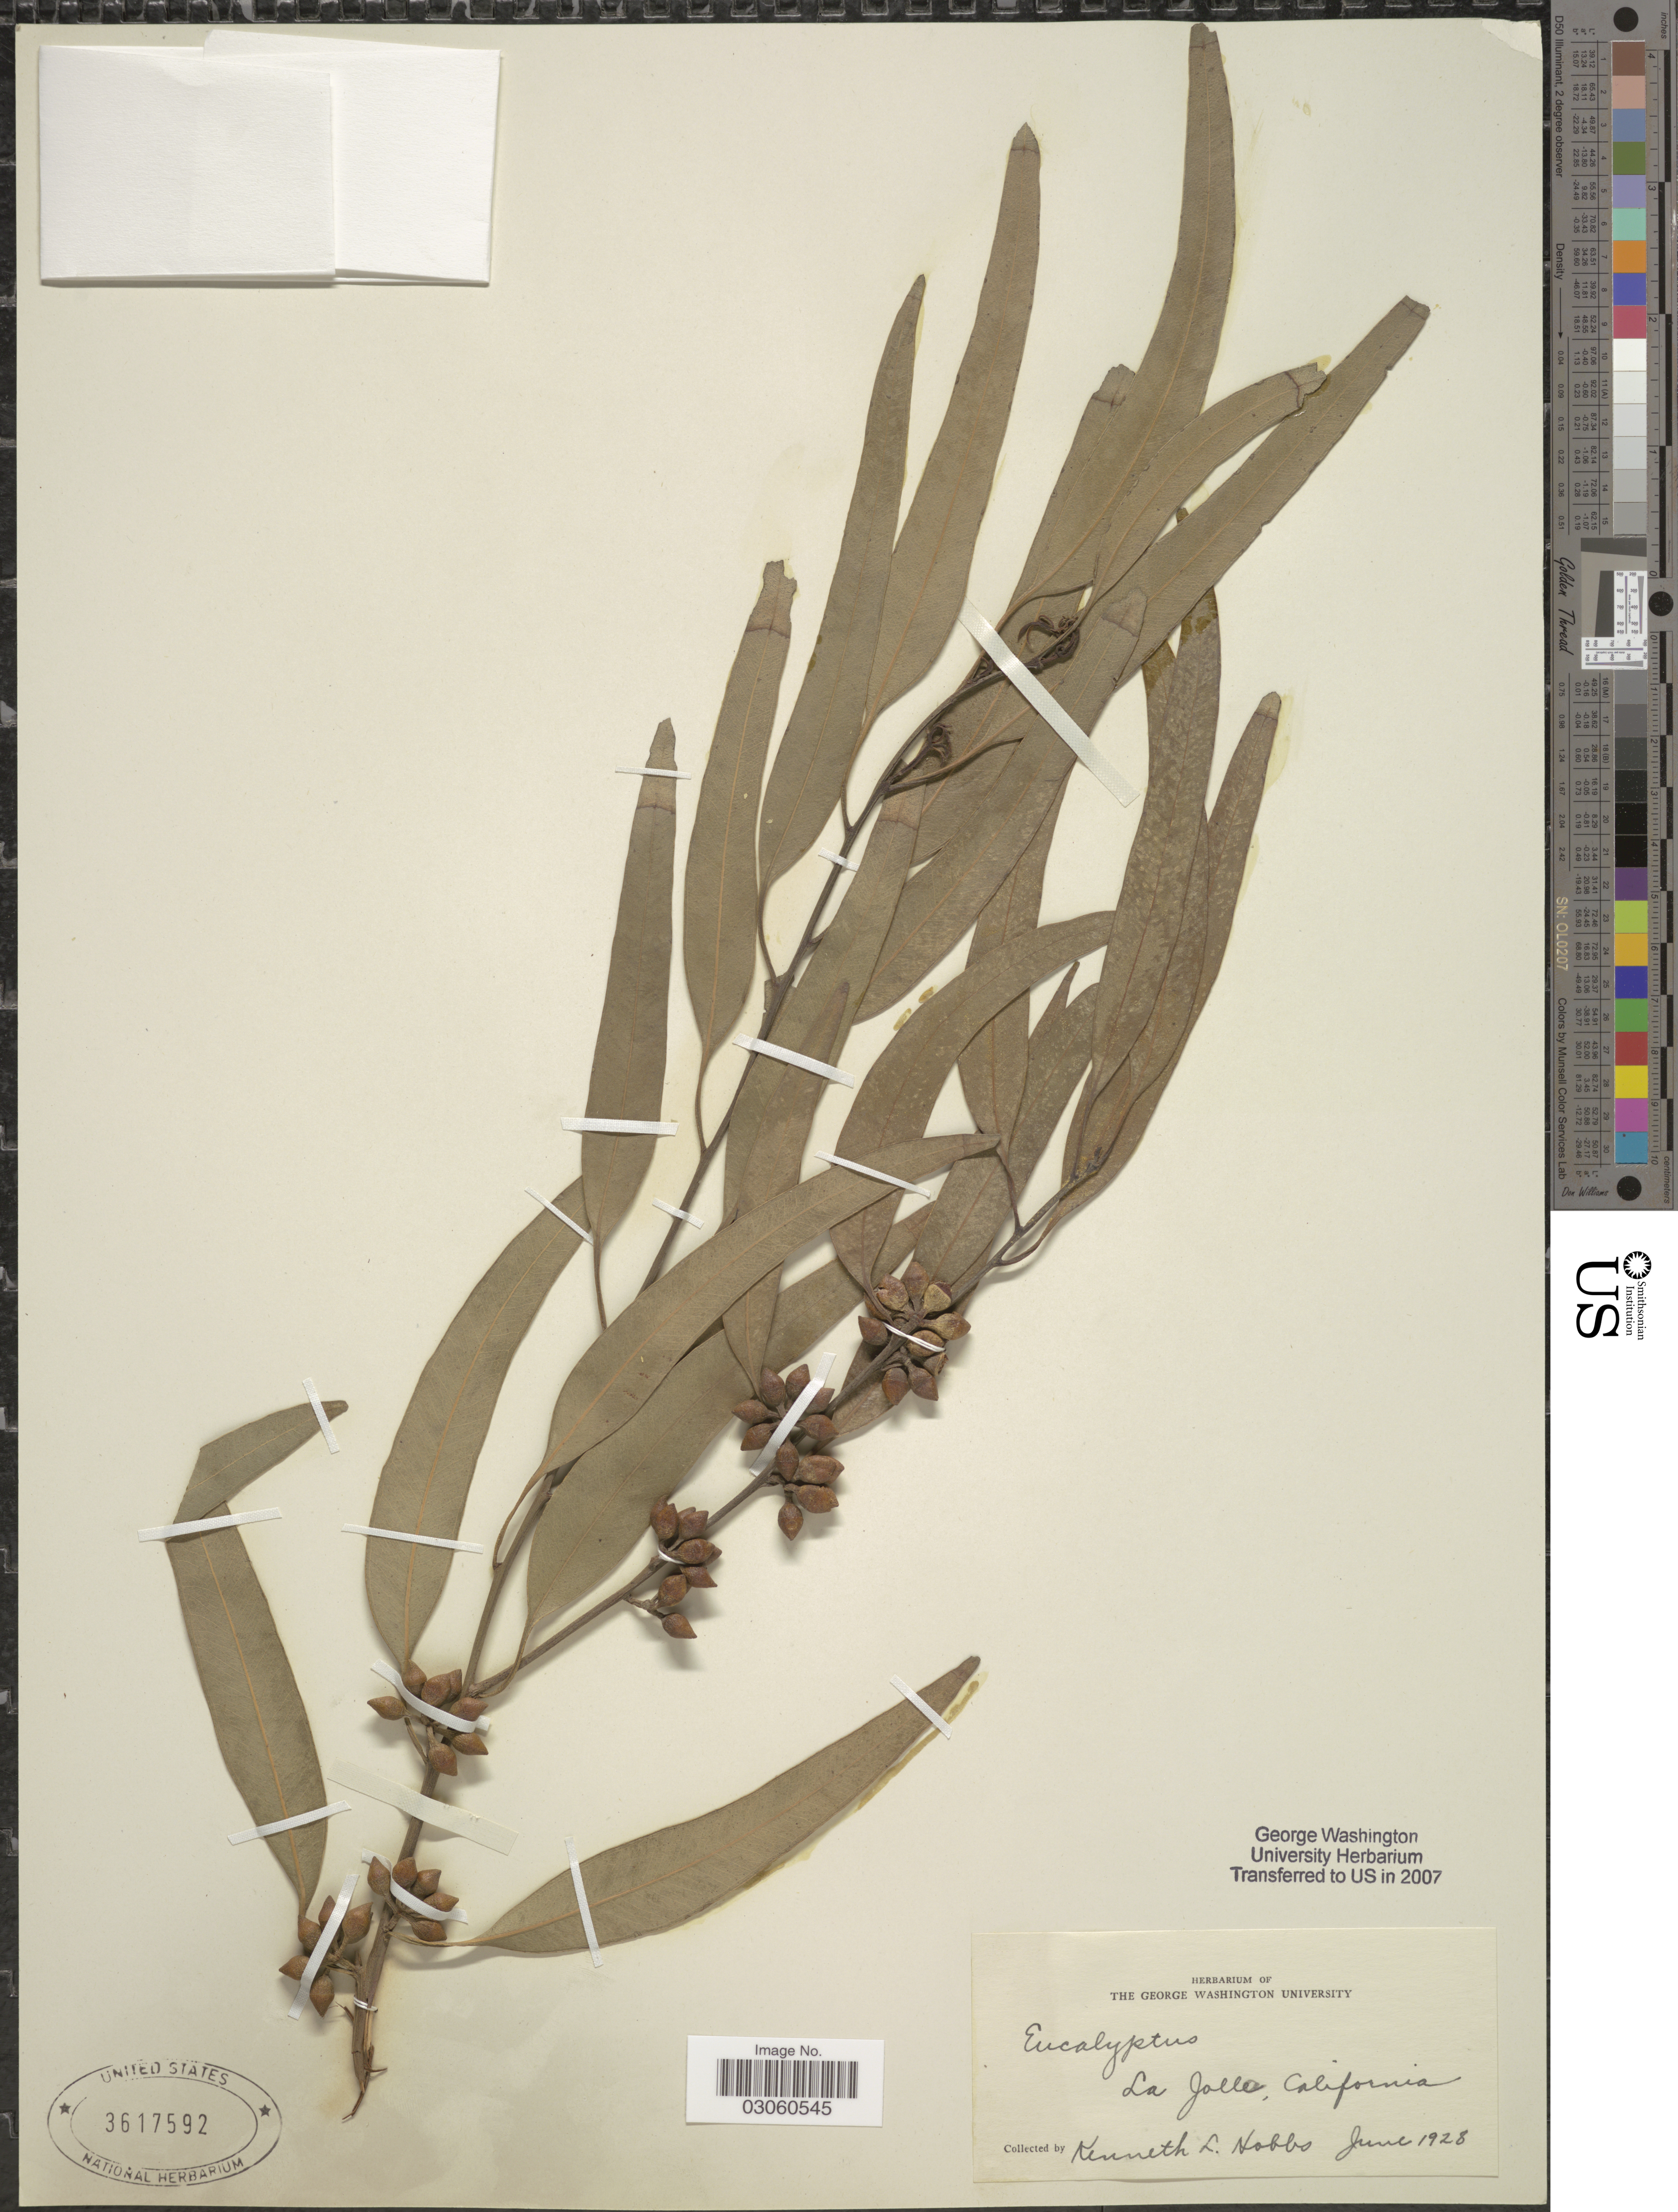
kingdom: Plantae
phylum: Tracheophyta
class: Magnoliopsida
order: Myrtales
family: Myrtaceae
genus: Eucalyptus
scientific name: Eucalyptus sp.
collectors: K. Hobbs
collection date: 1928-06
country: United States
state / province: California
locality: La Jolla.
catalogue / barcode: US 3617592